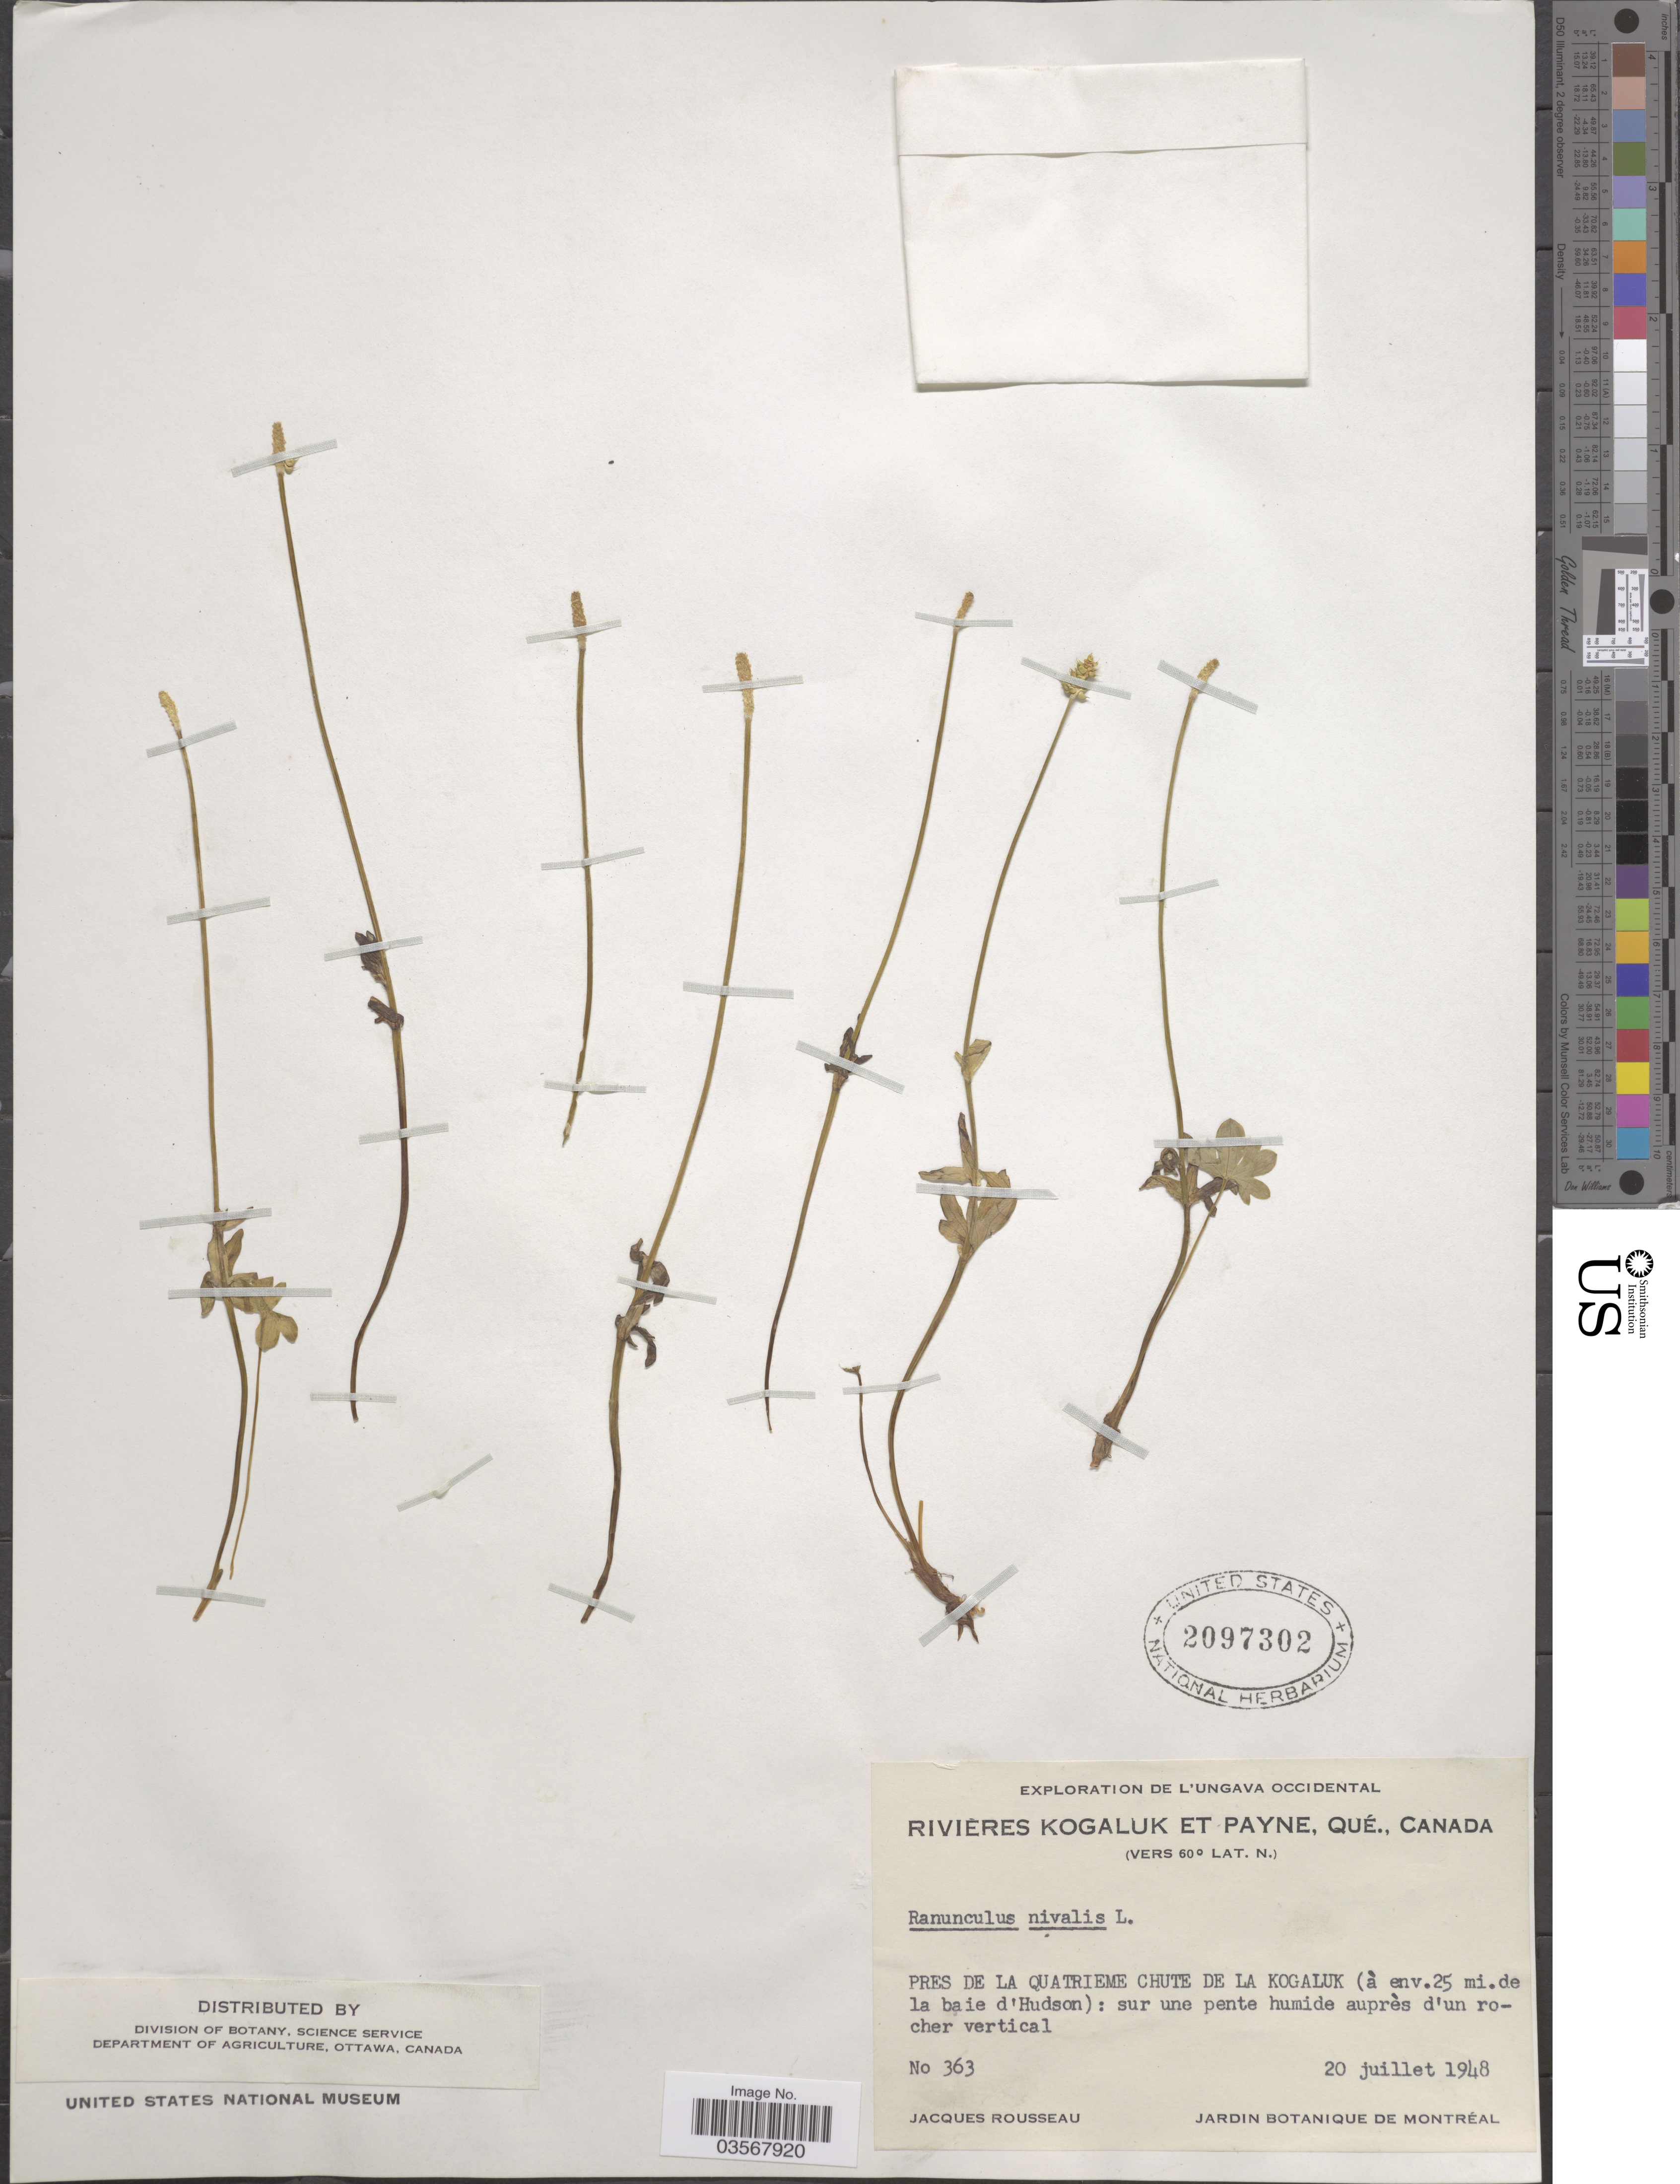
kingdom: Plantae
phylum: Tracheophyta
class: Magnoliopsida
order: Ranunculales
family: Ranunculaceae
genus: Ranunculus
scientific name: Ranunculus nivalis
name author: L.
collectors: J. Rousseau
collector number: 363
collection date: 1948-07-20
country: Canada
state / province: Quebec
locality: L'Ungava Occidental. Rivières Kogaluk et Payne. Pres de la Quatrieme Chute de la Kogaluk (à env. 25 mi. de la baie d'Hudson).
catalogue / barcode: US 2097302